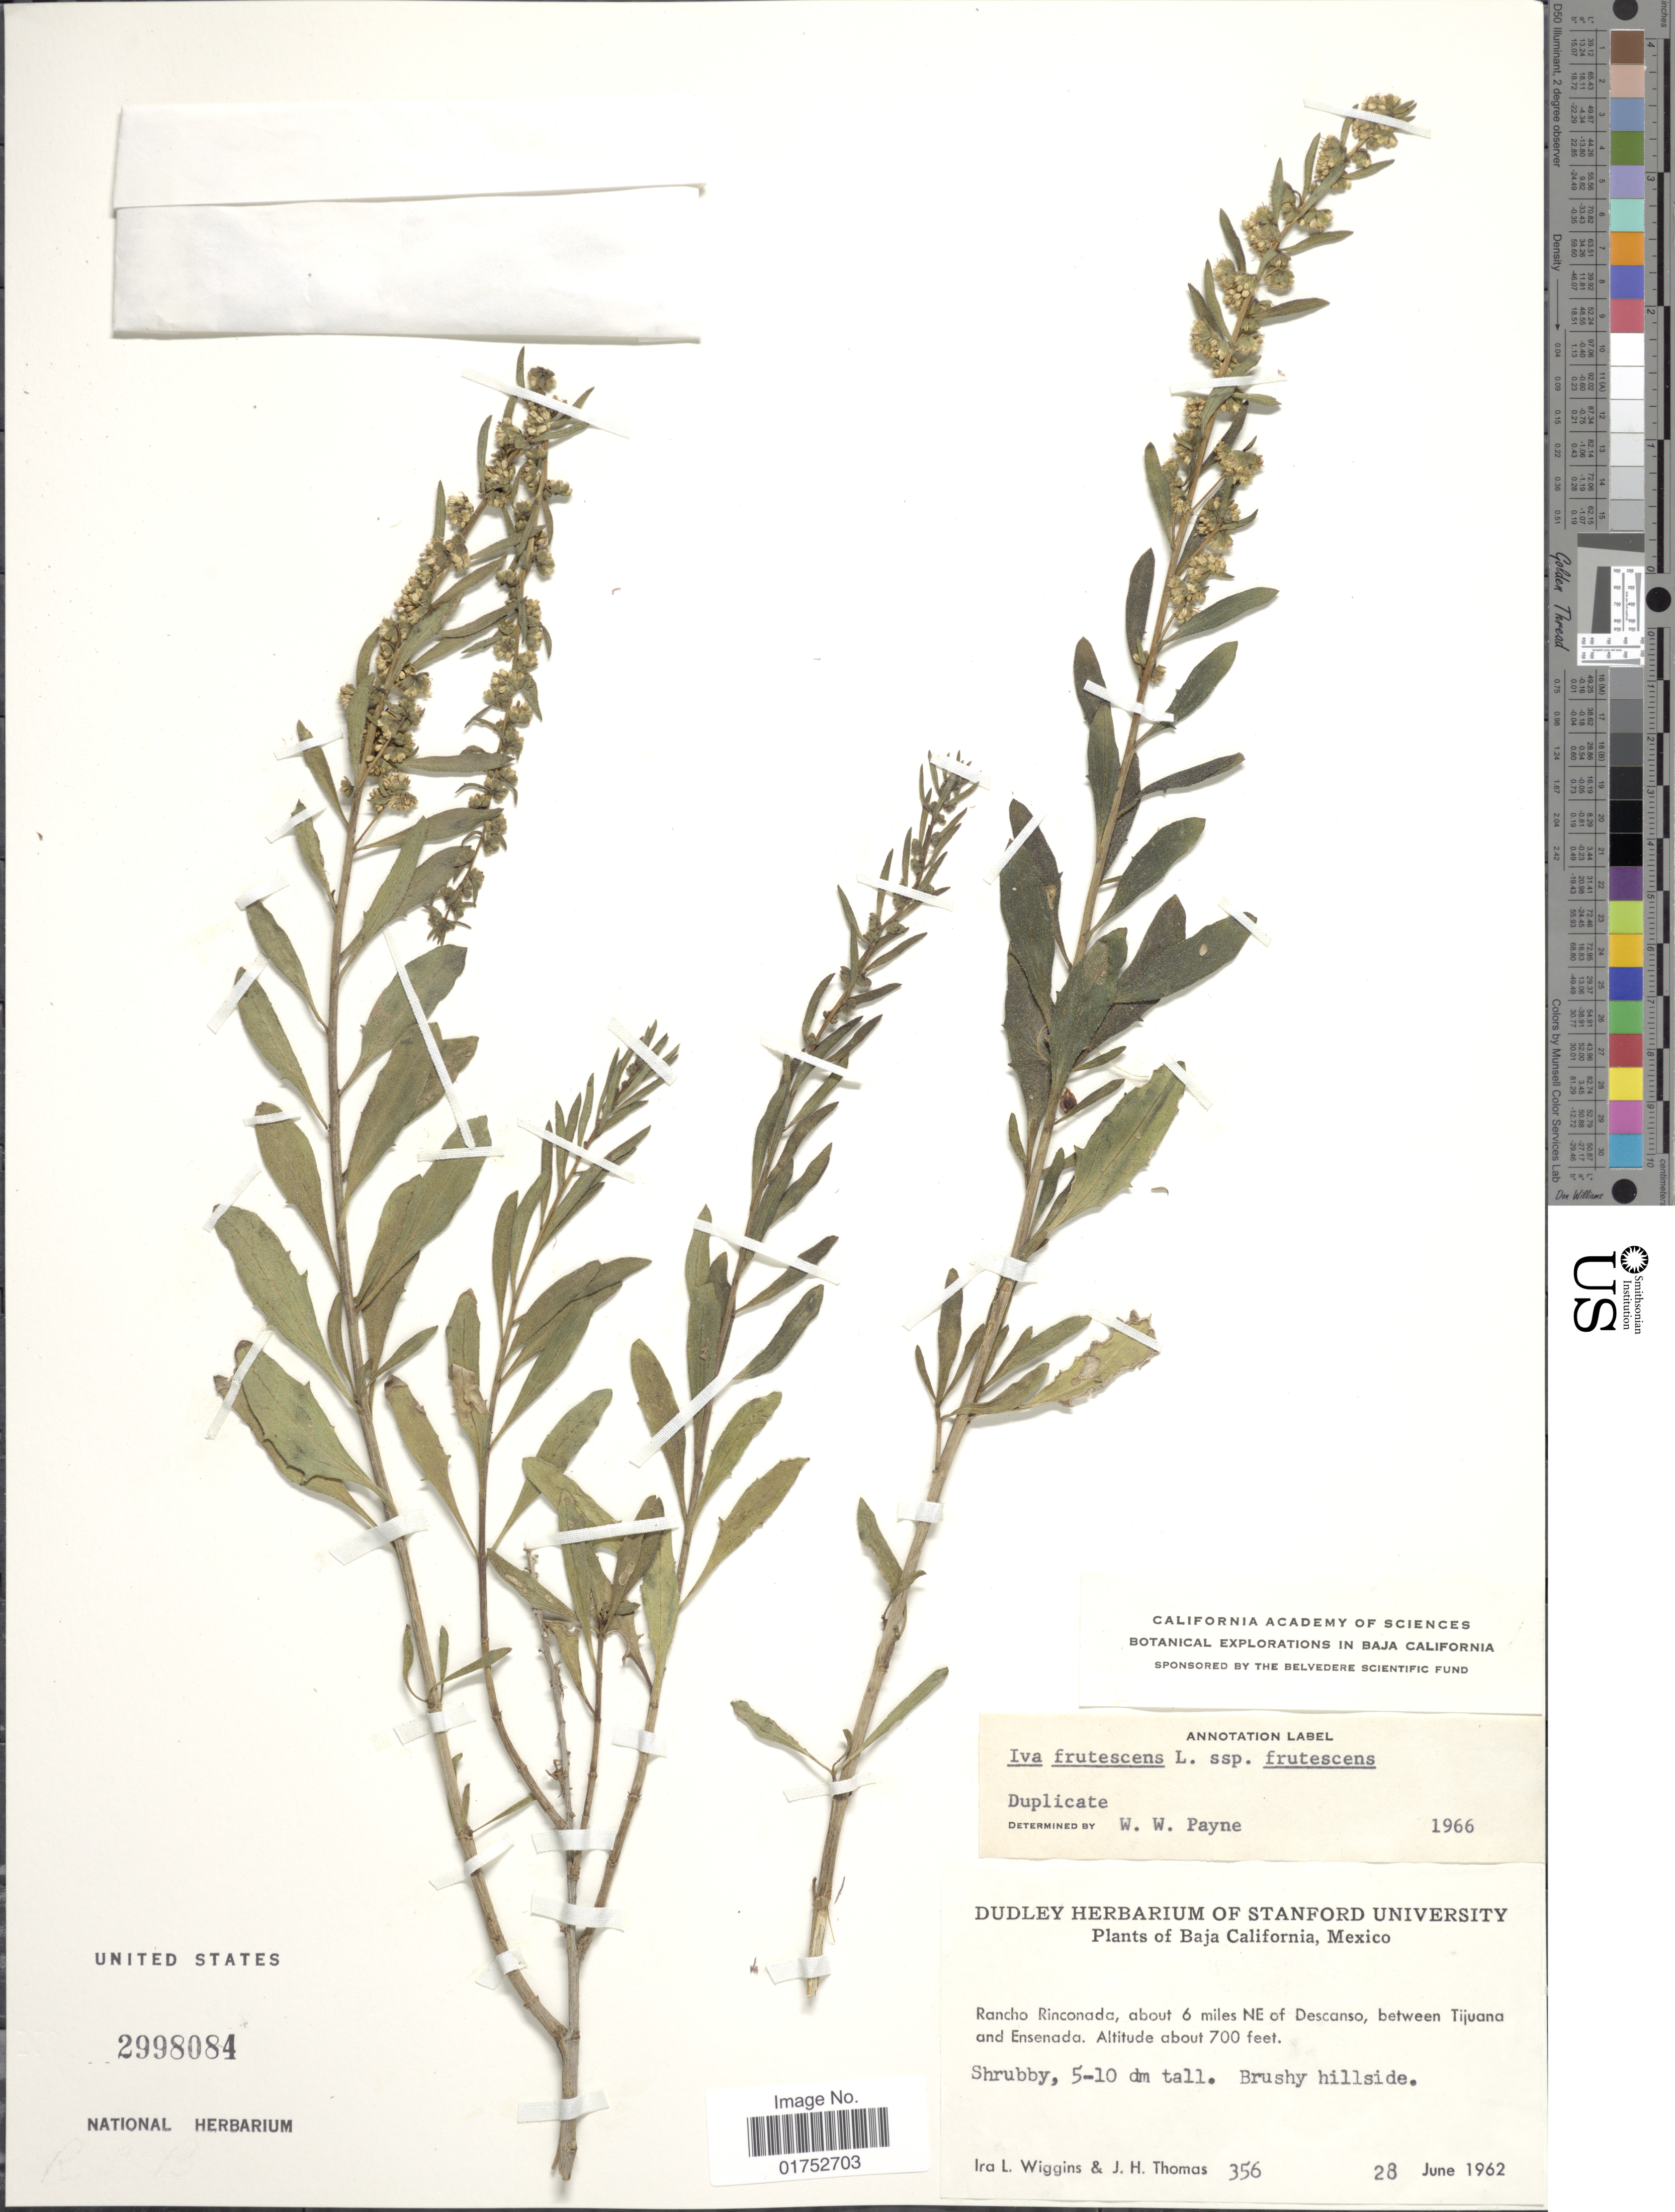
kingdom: Plantae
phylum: Tracheophyta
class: Magnoliopsida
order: Asterales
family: Asteraceae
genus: Iva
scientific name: Iva frutescens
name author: L.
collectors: I. L. Wiggins & J. H. Thomas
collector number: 356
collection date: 1962-06-28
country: Mexico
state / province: Baja California Norte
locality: Rancho Rinconada, about 6 miles NE of Descanso, between Tijuana and Ensenada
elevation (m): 213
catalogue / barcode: US 2998084